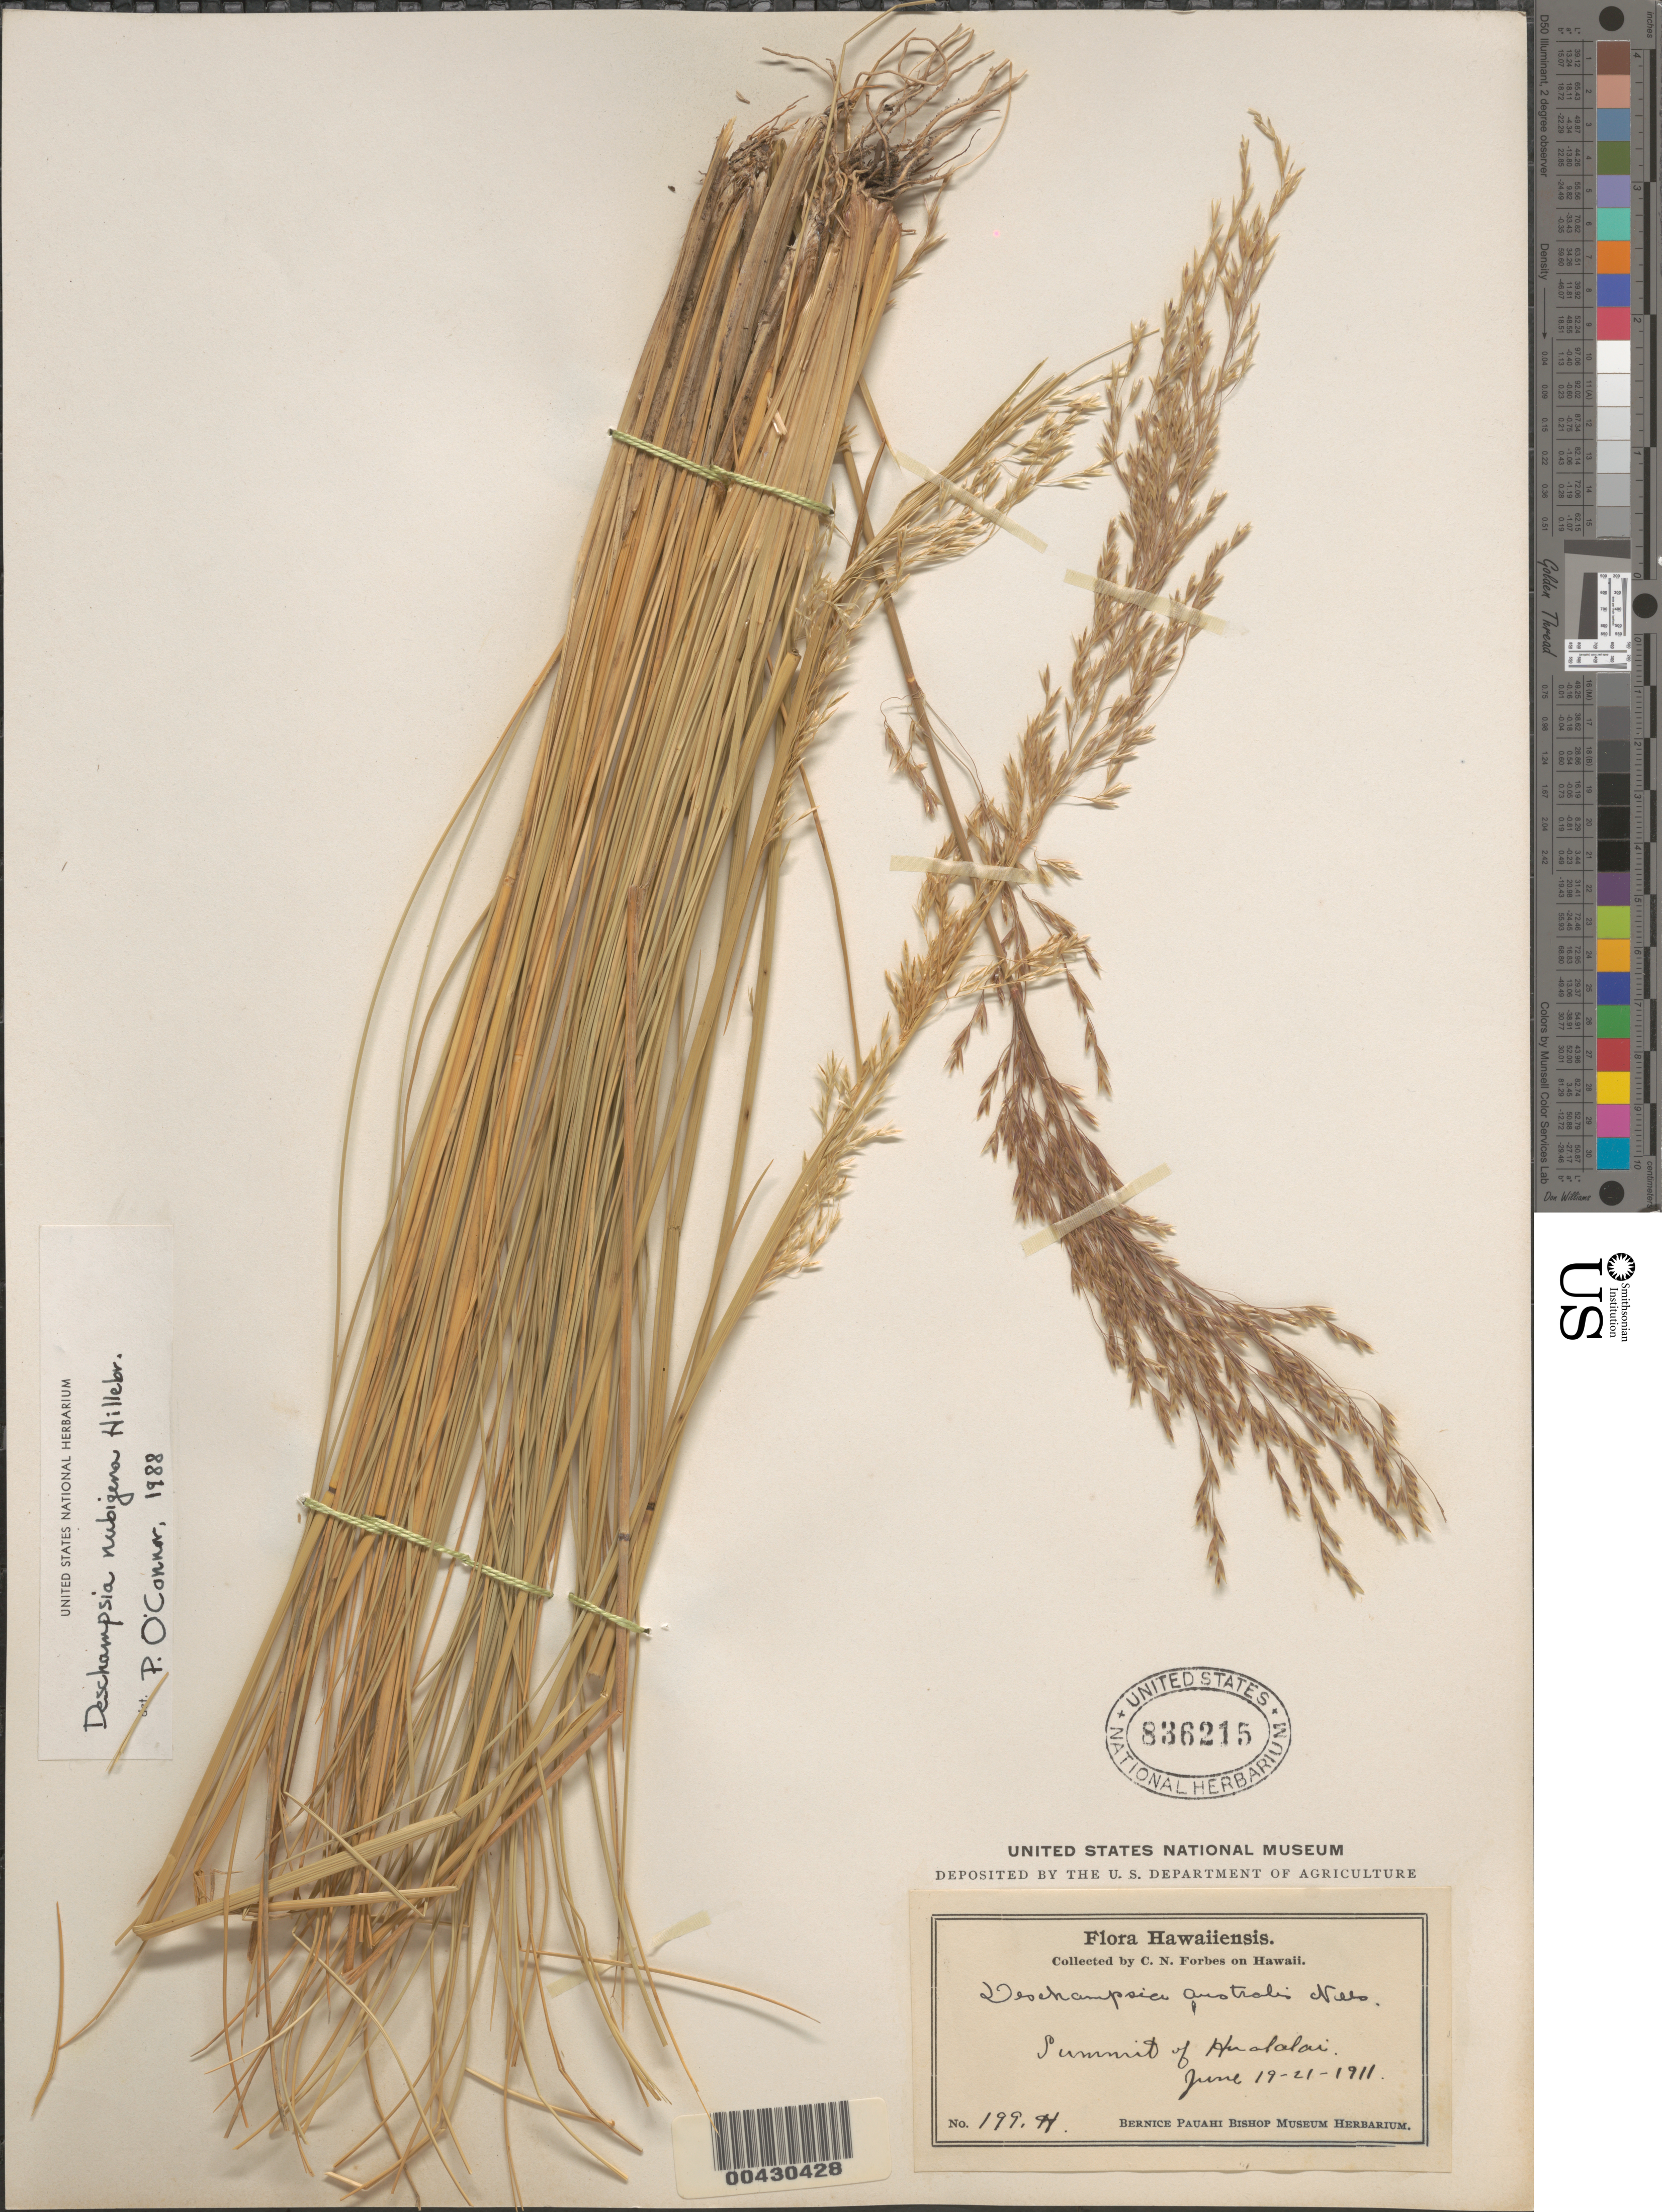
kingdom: Plantae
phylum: Tracheophyta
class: Liliopsida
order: Poales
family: Poaceae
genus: Deschampsia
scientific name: Deschampsia nubigena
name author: Hillebr.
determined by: O'Connor, P.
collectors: C. N. Forbes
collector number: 199.H.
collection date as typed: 19 Jun 1911 to 21 Jun 1911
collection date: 1911-06-19/1911-06-21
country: United States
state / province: Hawaii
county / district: Hawaii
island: Hawaii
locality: Summit of Hualalai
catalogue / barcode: US 836215